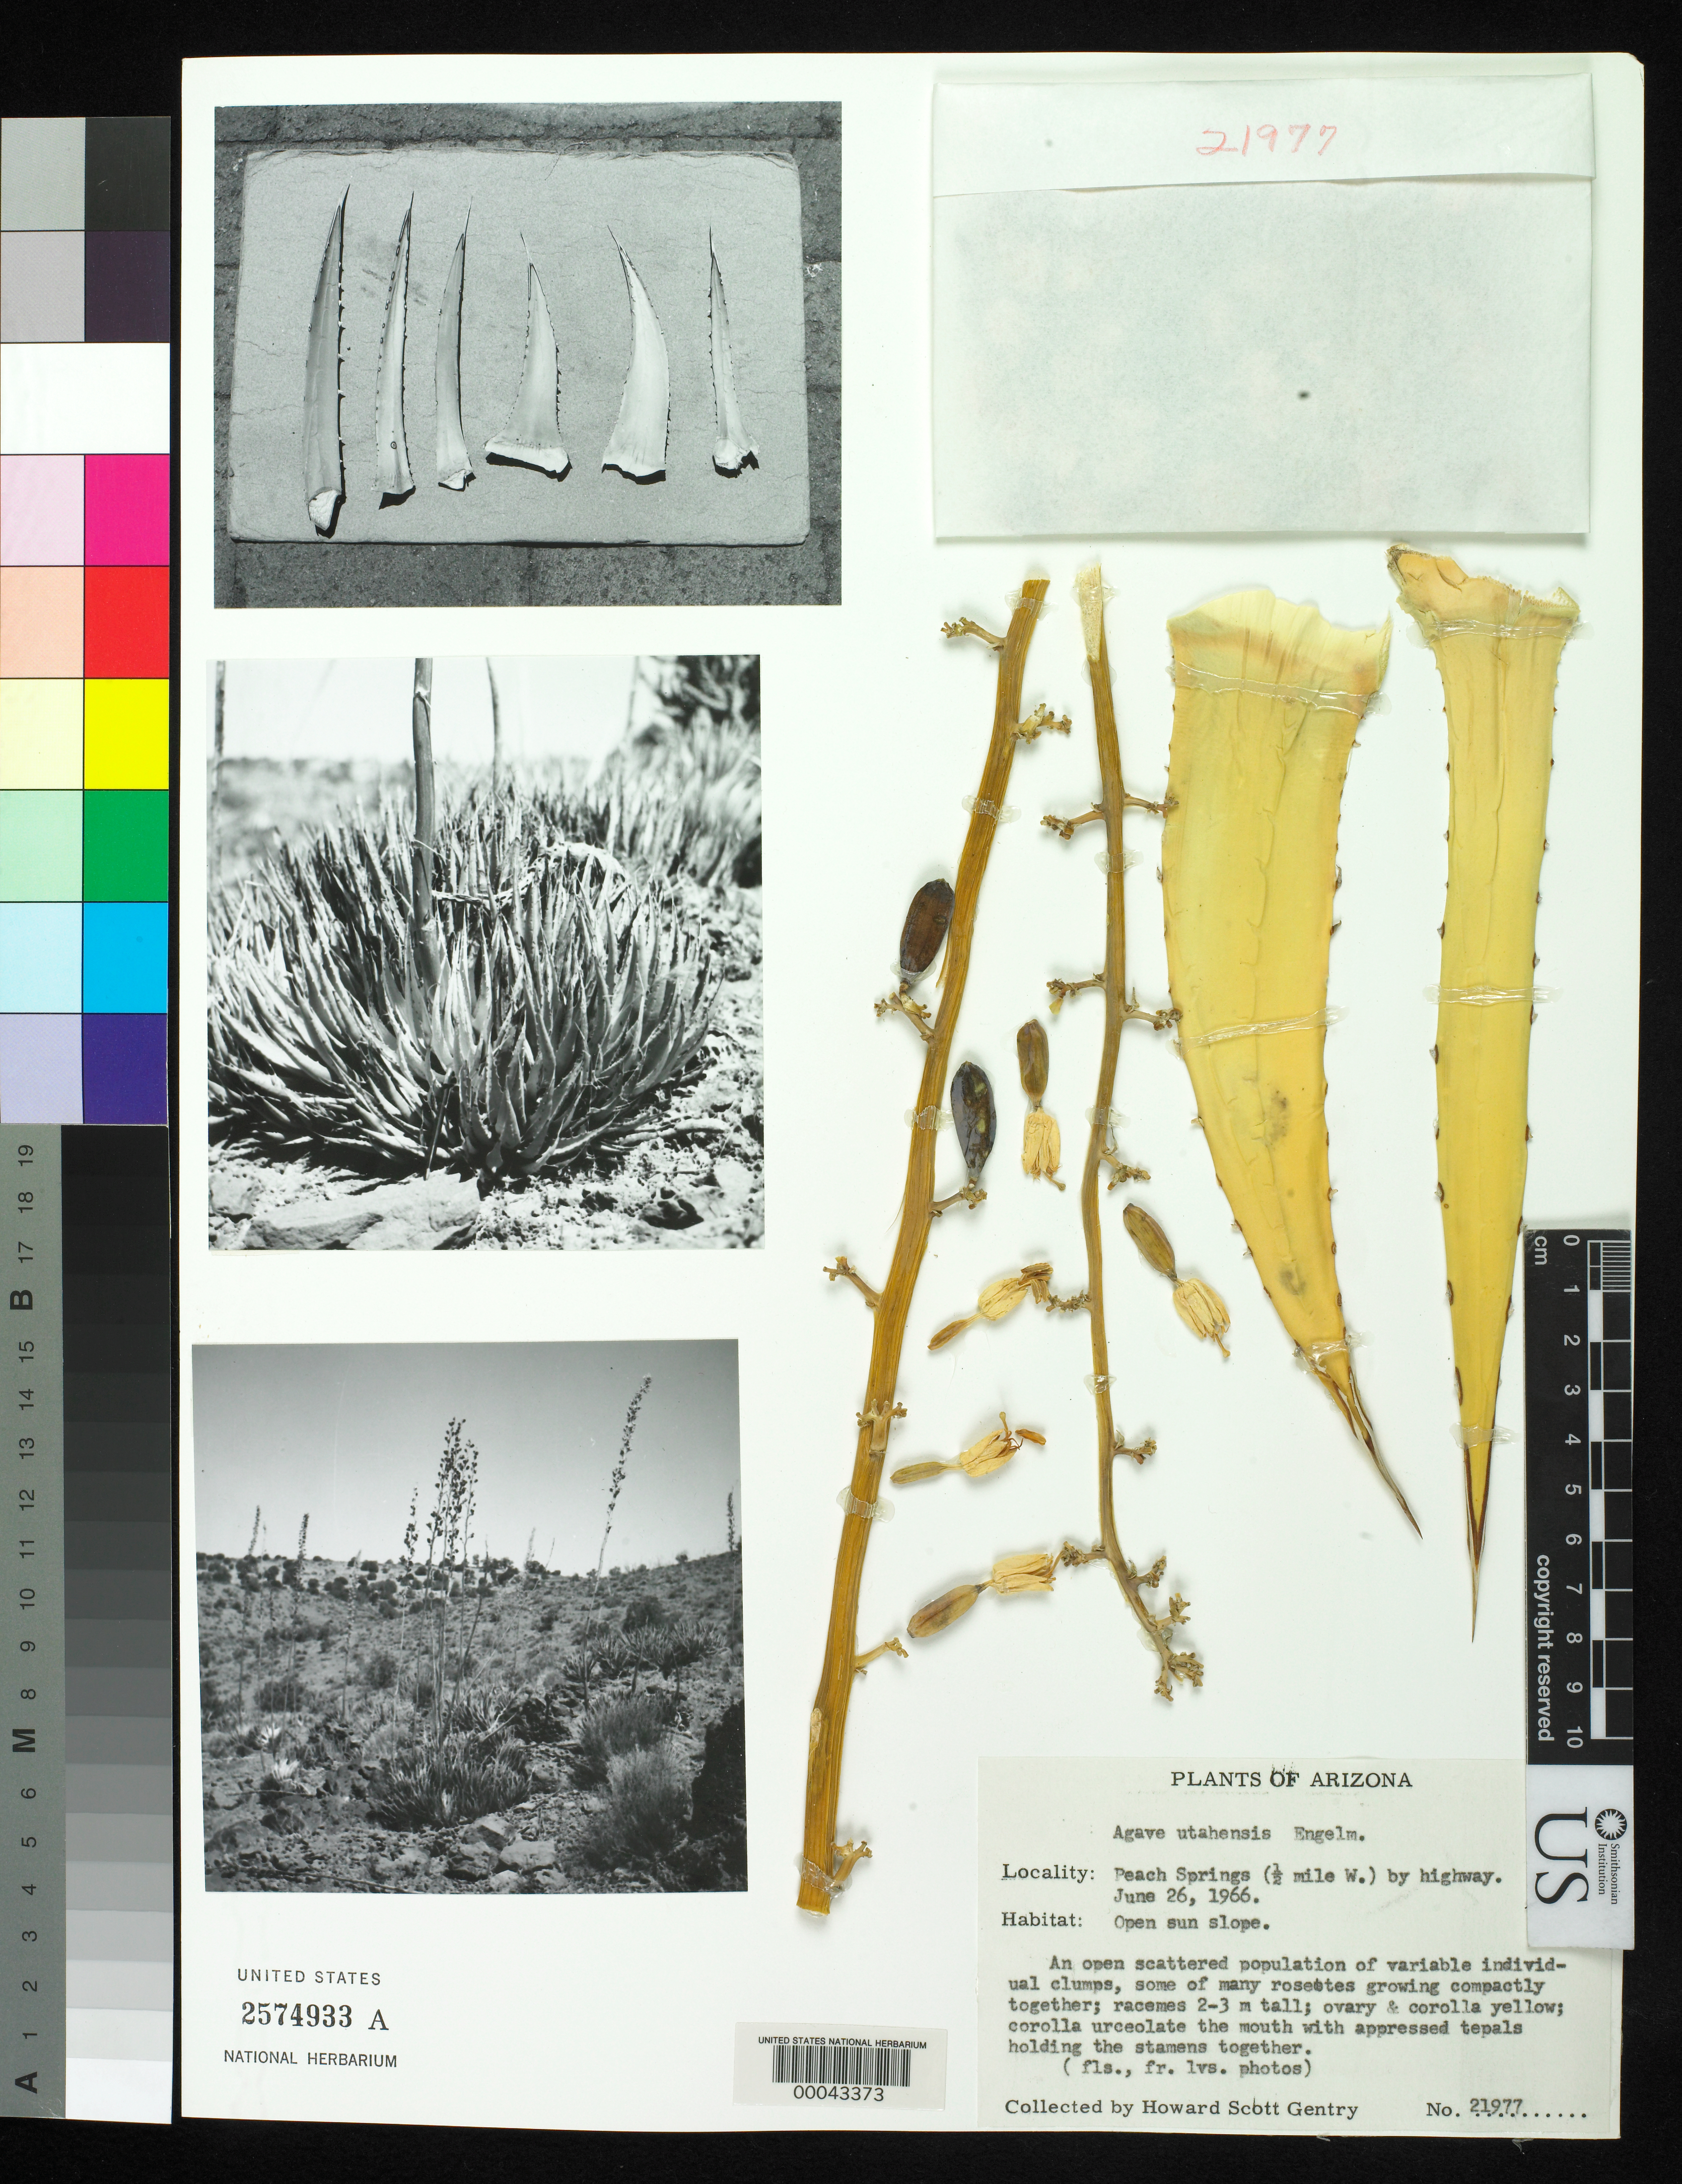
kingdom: Plantae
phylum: Tracheophyta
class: Liliopsida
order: Asparagales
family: Asparagaceae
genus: Agave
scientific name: Agave utahensis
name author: Engelm.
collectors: H. S. Gentry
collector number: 21977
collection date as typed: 26 Jun 1966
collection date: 1966-06-26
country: United States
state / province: Arizona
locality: Peach springs (1/2 mi w) by highway.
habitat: Open sun slope.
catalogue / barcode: US 2574933A